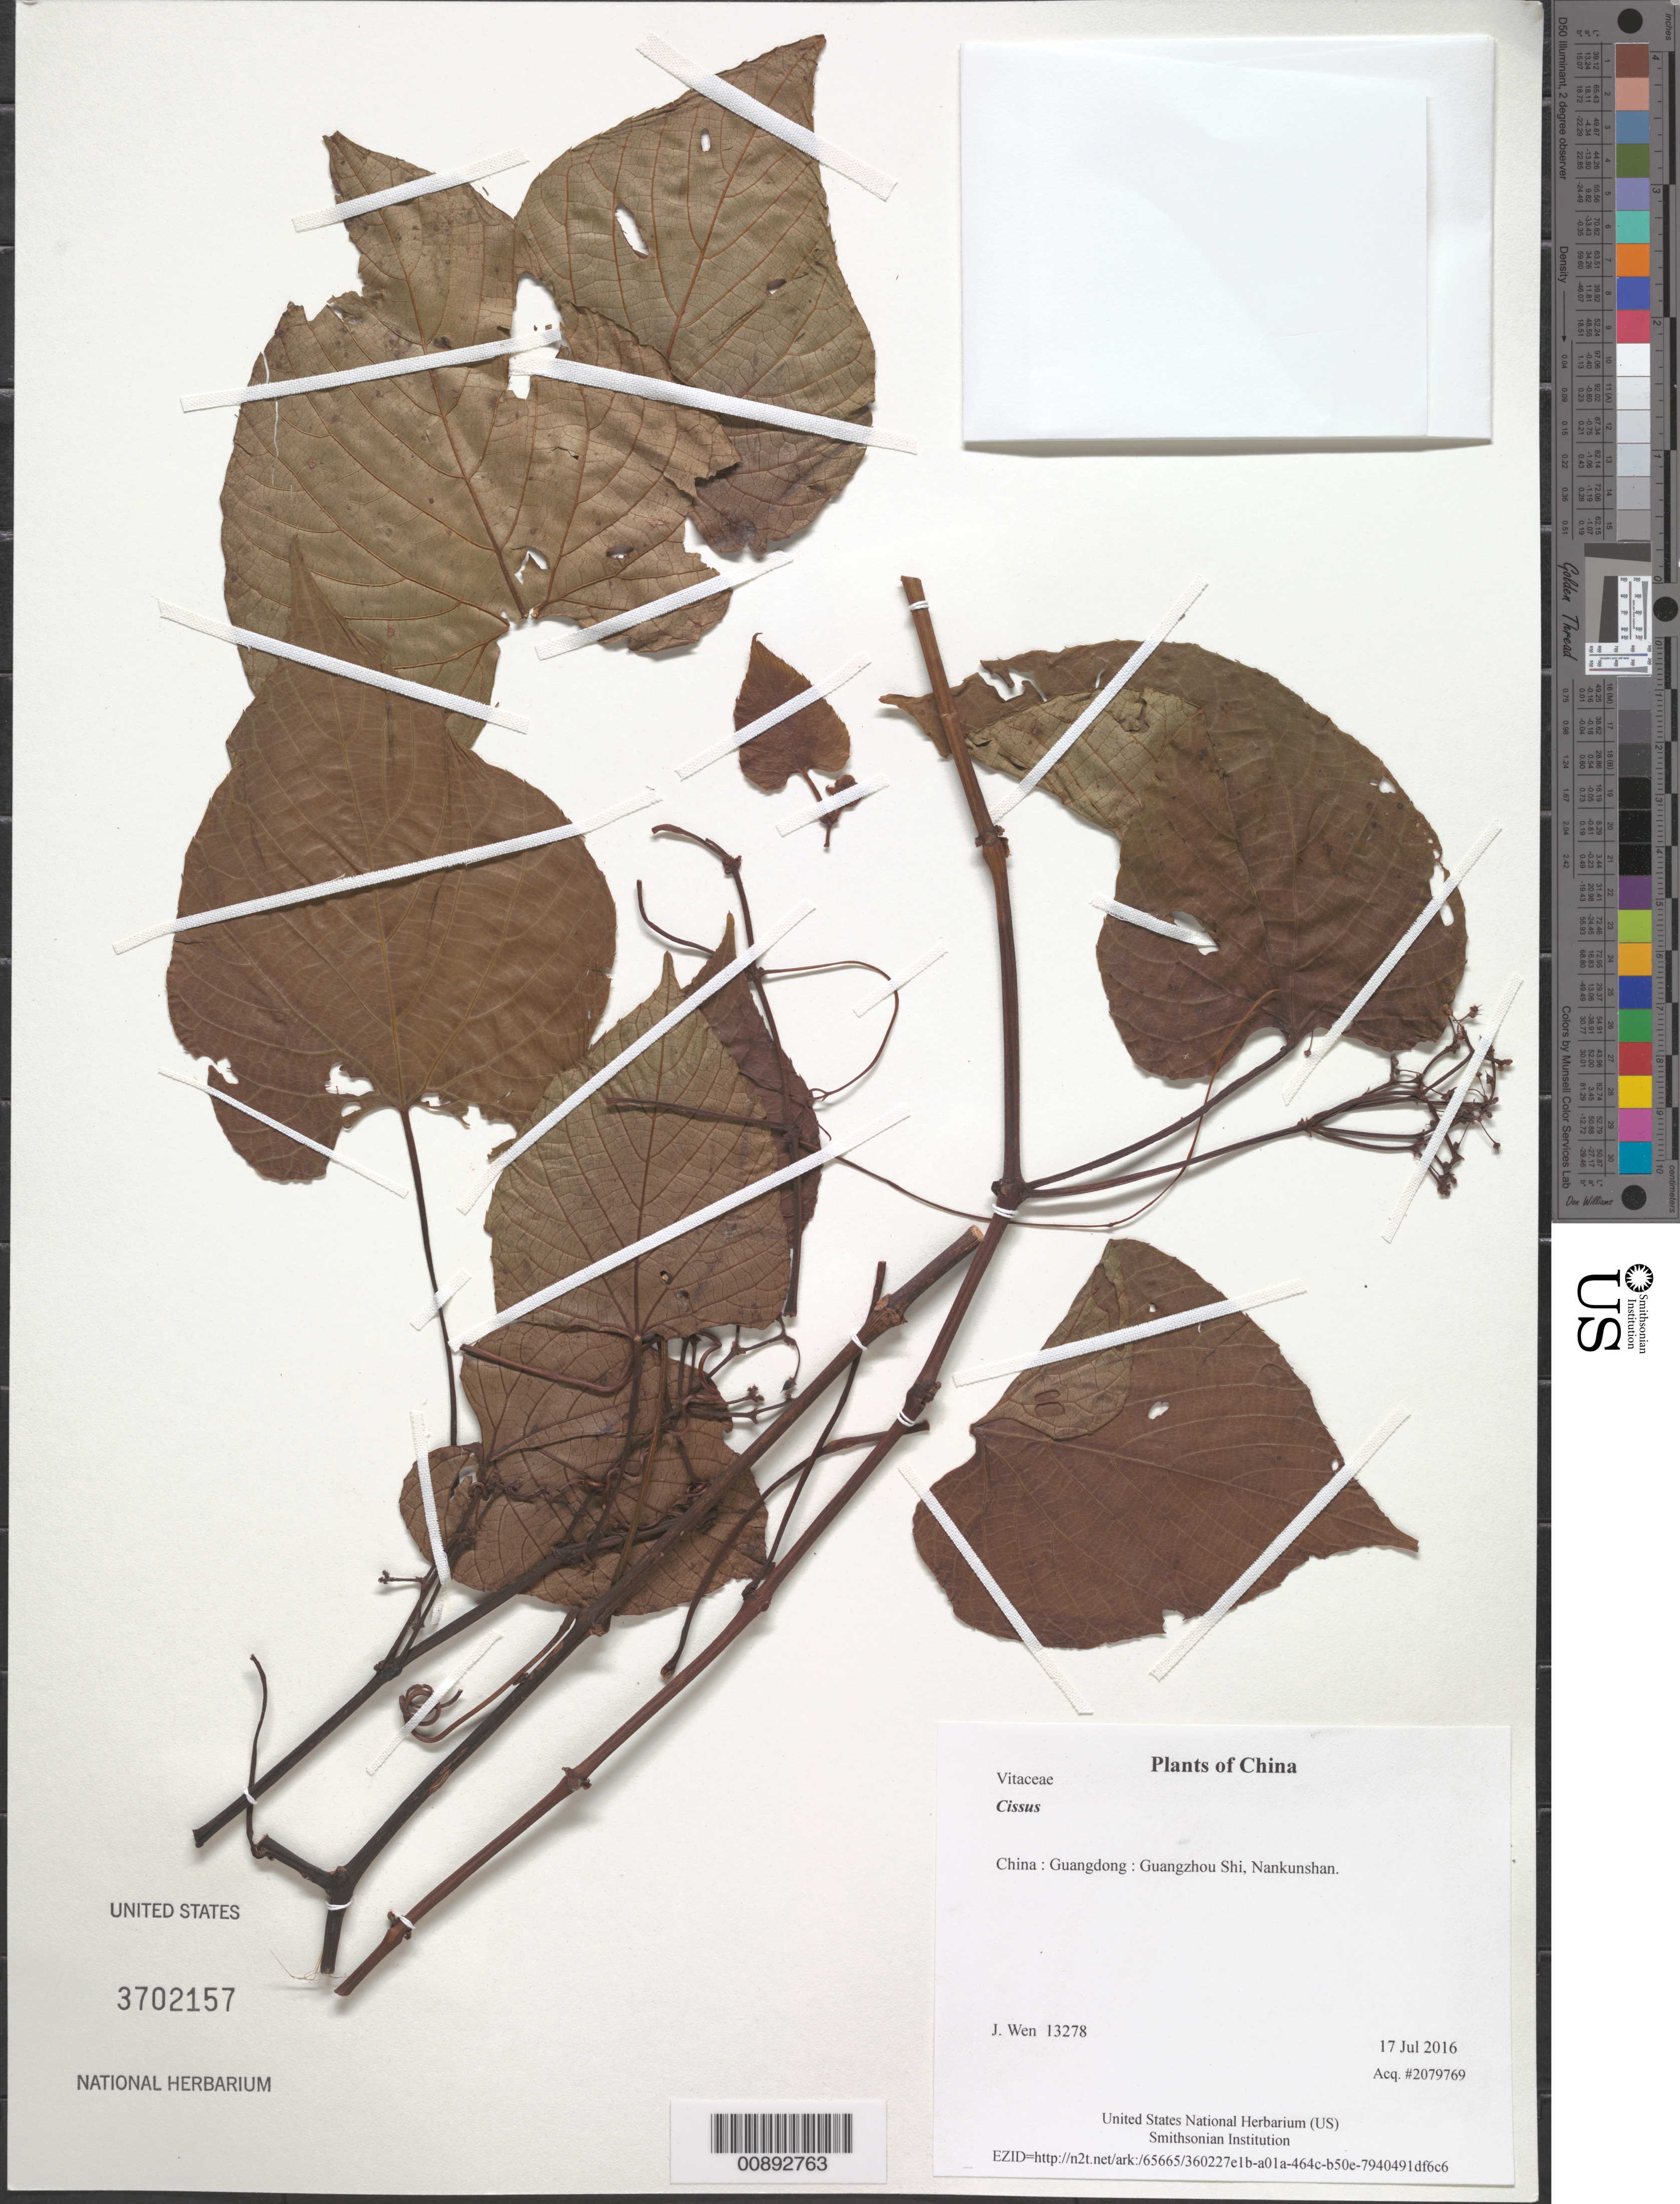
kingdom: Plantae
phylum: Tracheophyta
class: Magnoliopsida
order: Vitales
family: Vitaceae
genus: Cissus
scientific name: Cissus sp.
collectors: J. Wen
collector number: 13278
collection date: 2016-07-17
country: China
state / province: Guangdong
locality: Guangzhou Shi, Nankunshan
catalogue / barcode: US 3702157